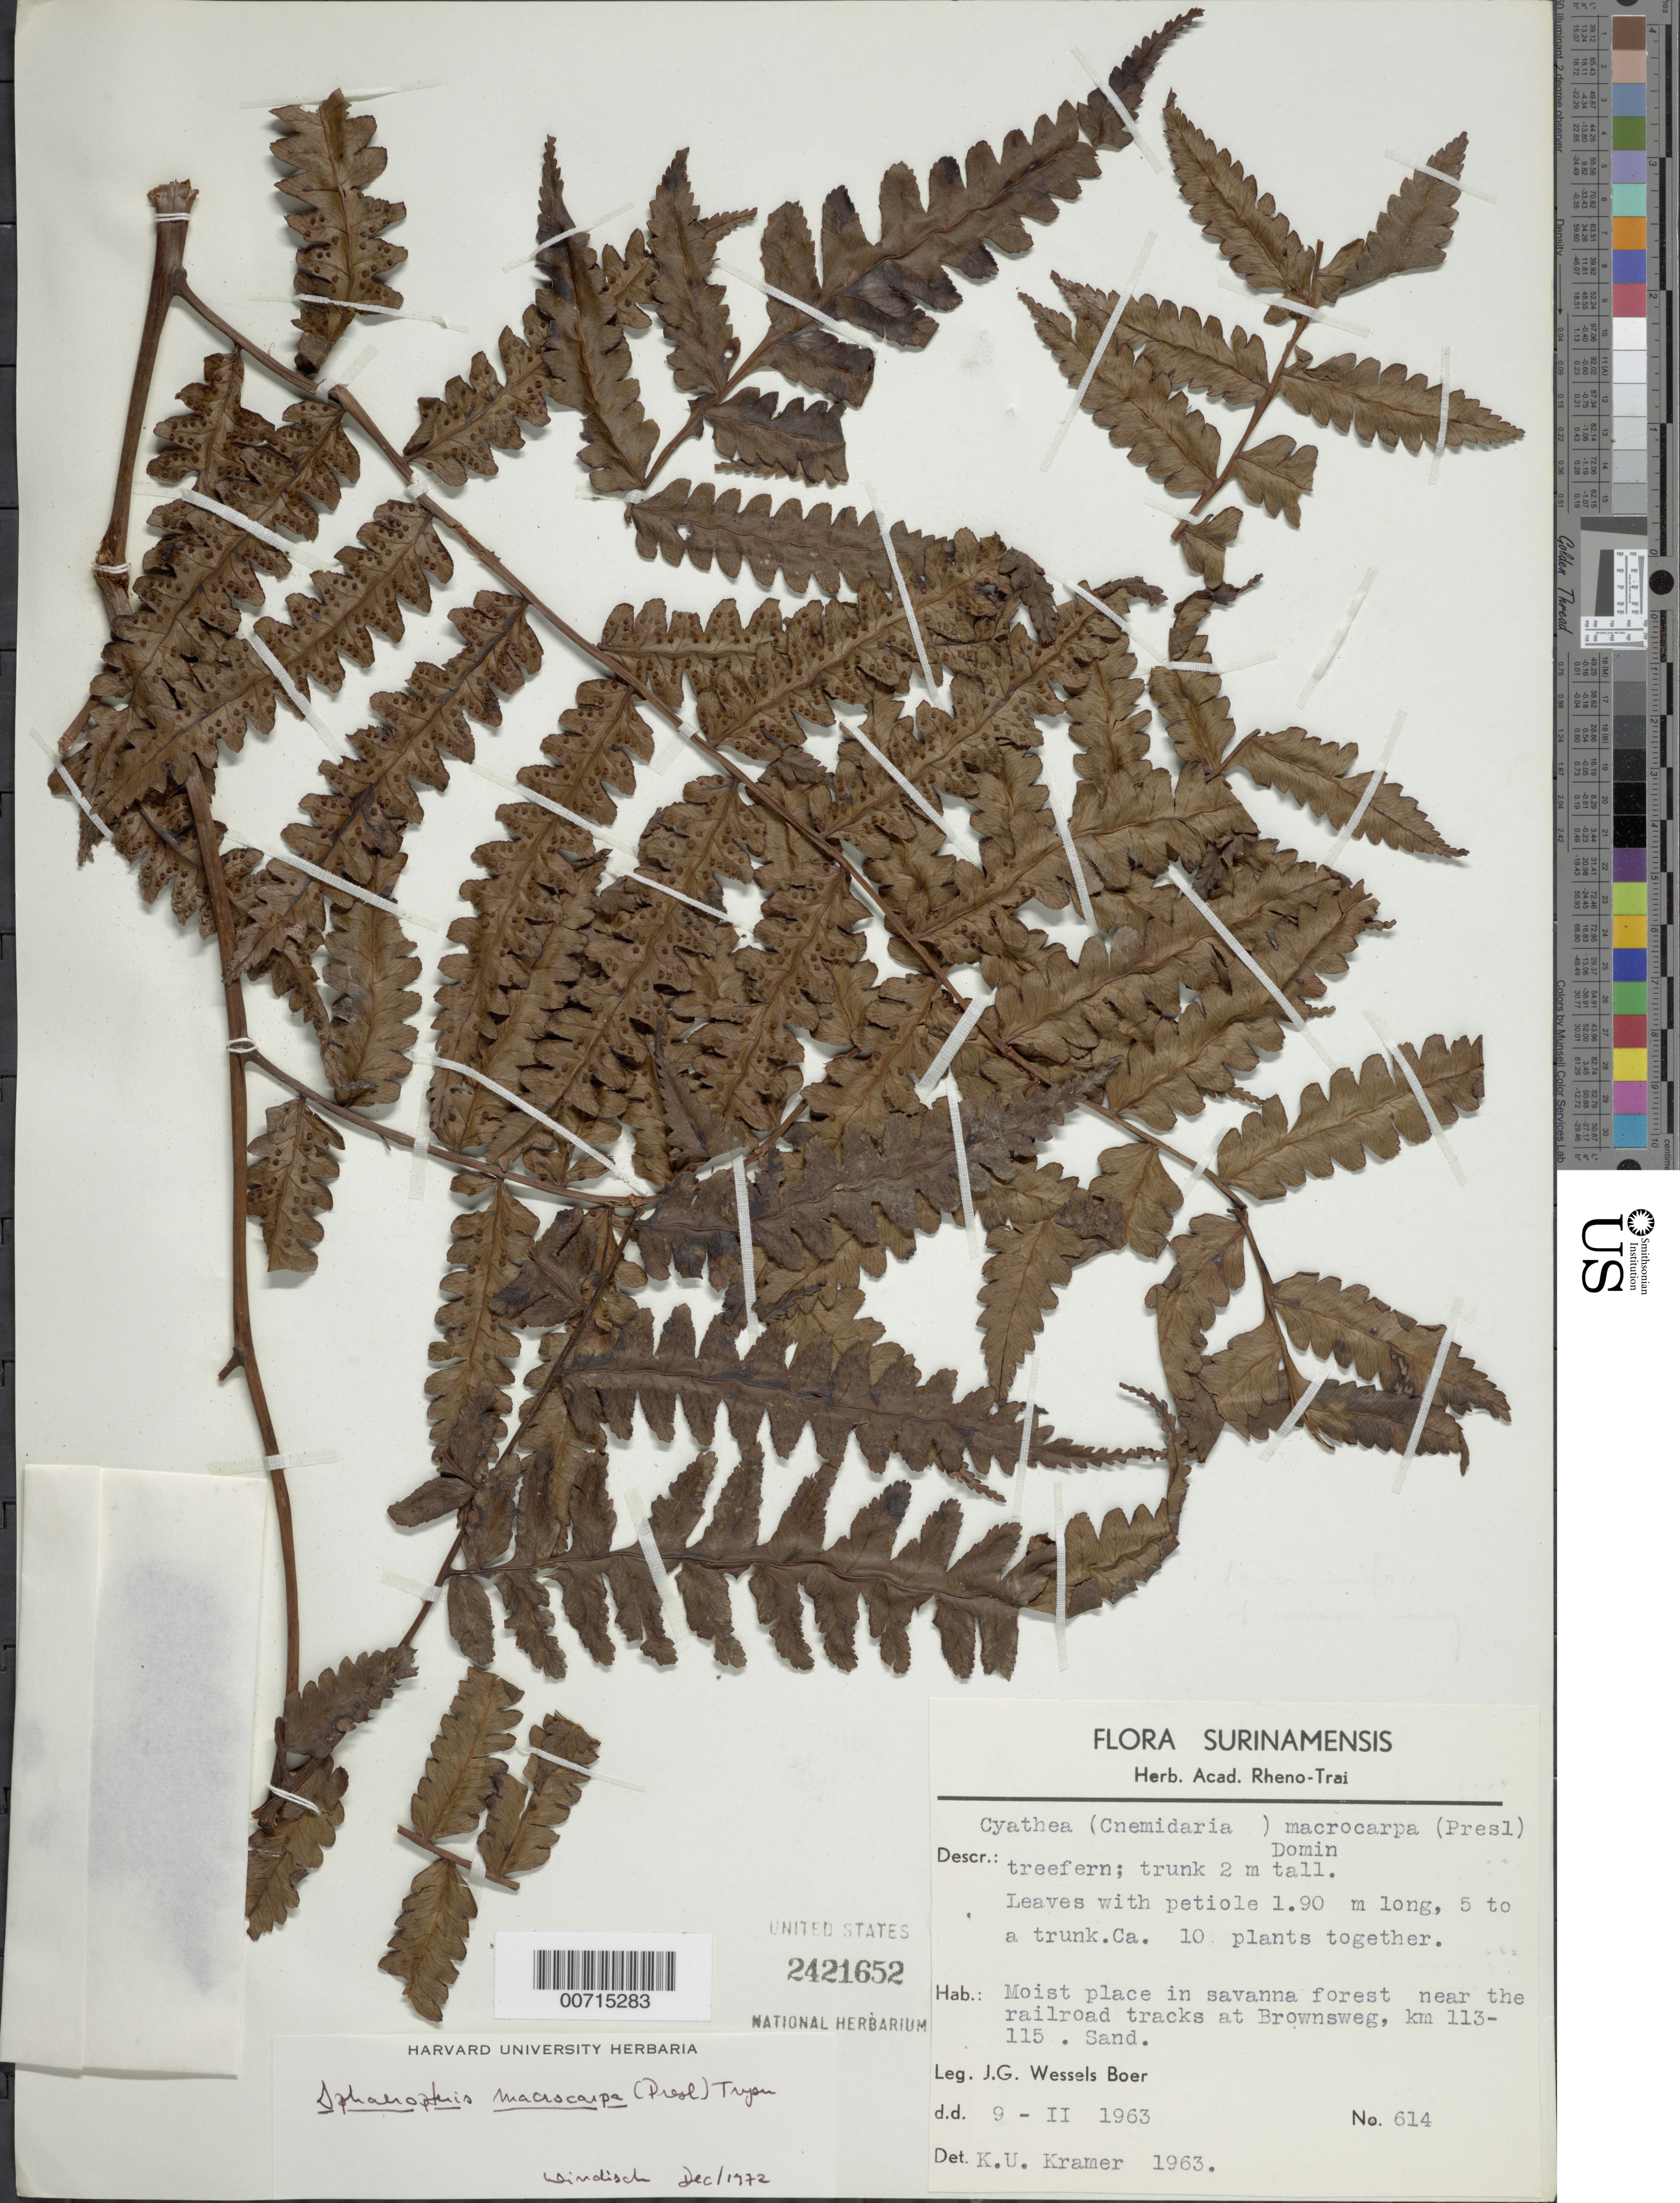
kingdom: Plantae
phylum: Tracheophyta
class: Polypodiopsida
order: Cyatheales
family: Cyatheaceae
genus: Cyathea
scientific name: Cyathea macrocarpa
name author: (C. Presl) Domin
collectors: J. G. Wessels Boer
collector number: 614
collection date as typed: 9-Feb-63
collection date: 1963-02-09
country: Suriname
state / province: Brokopondo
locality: Brownsweg, betw. km 113-115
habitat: Moist place in savanna forest near railroad tracks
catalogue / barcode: US 2421652